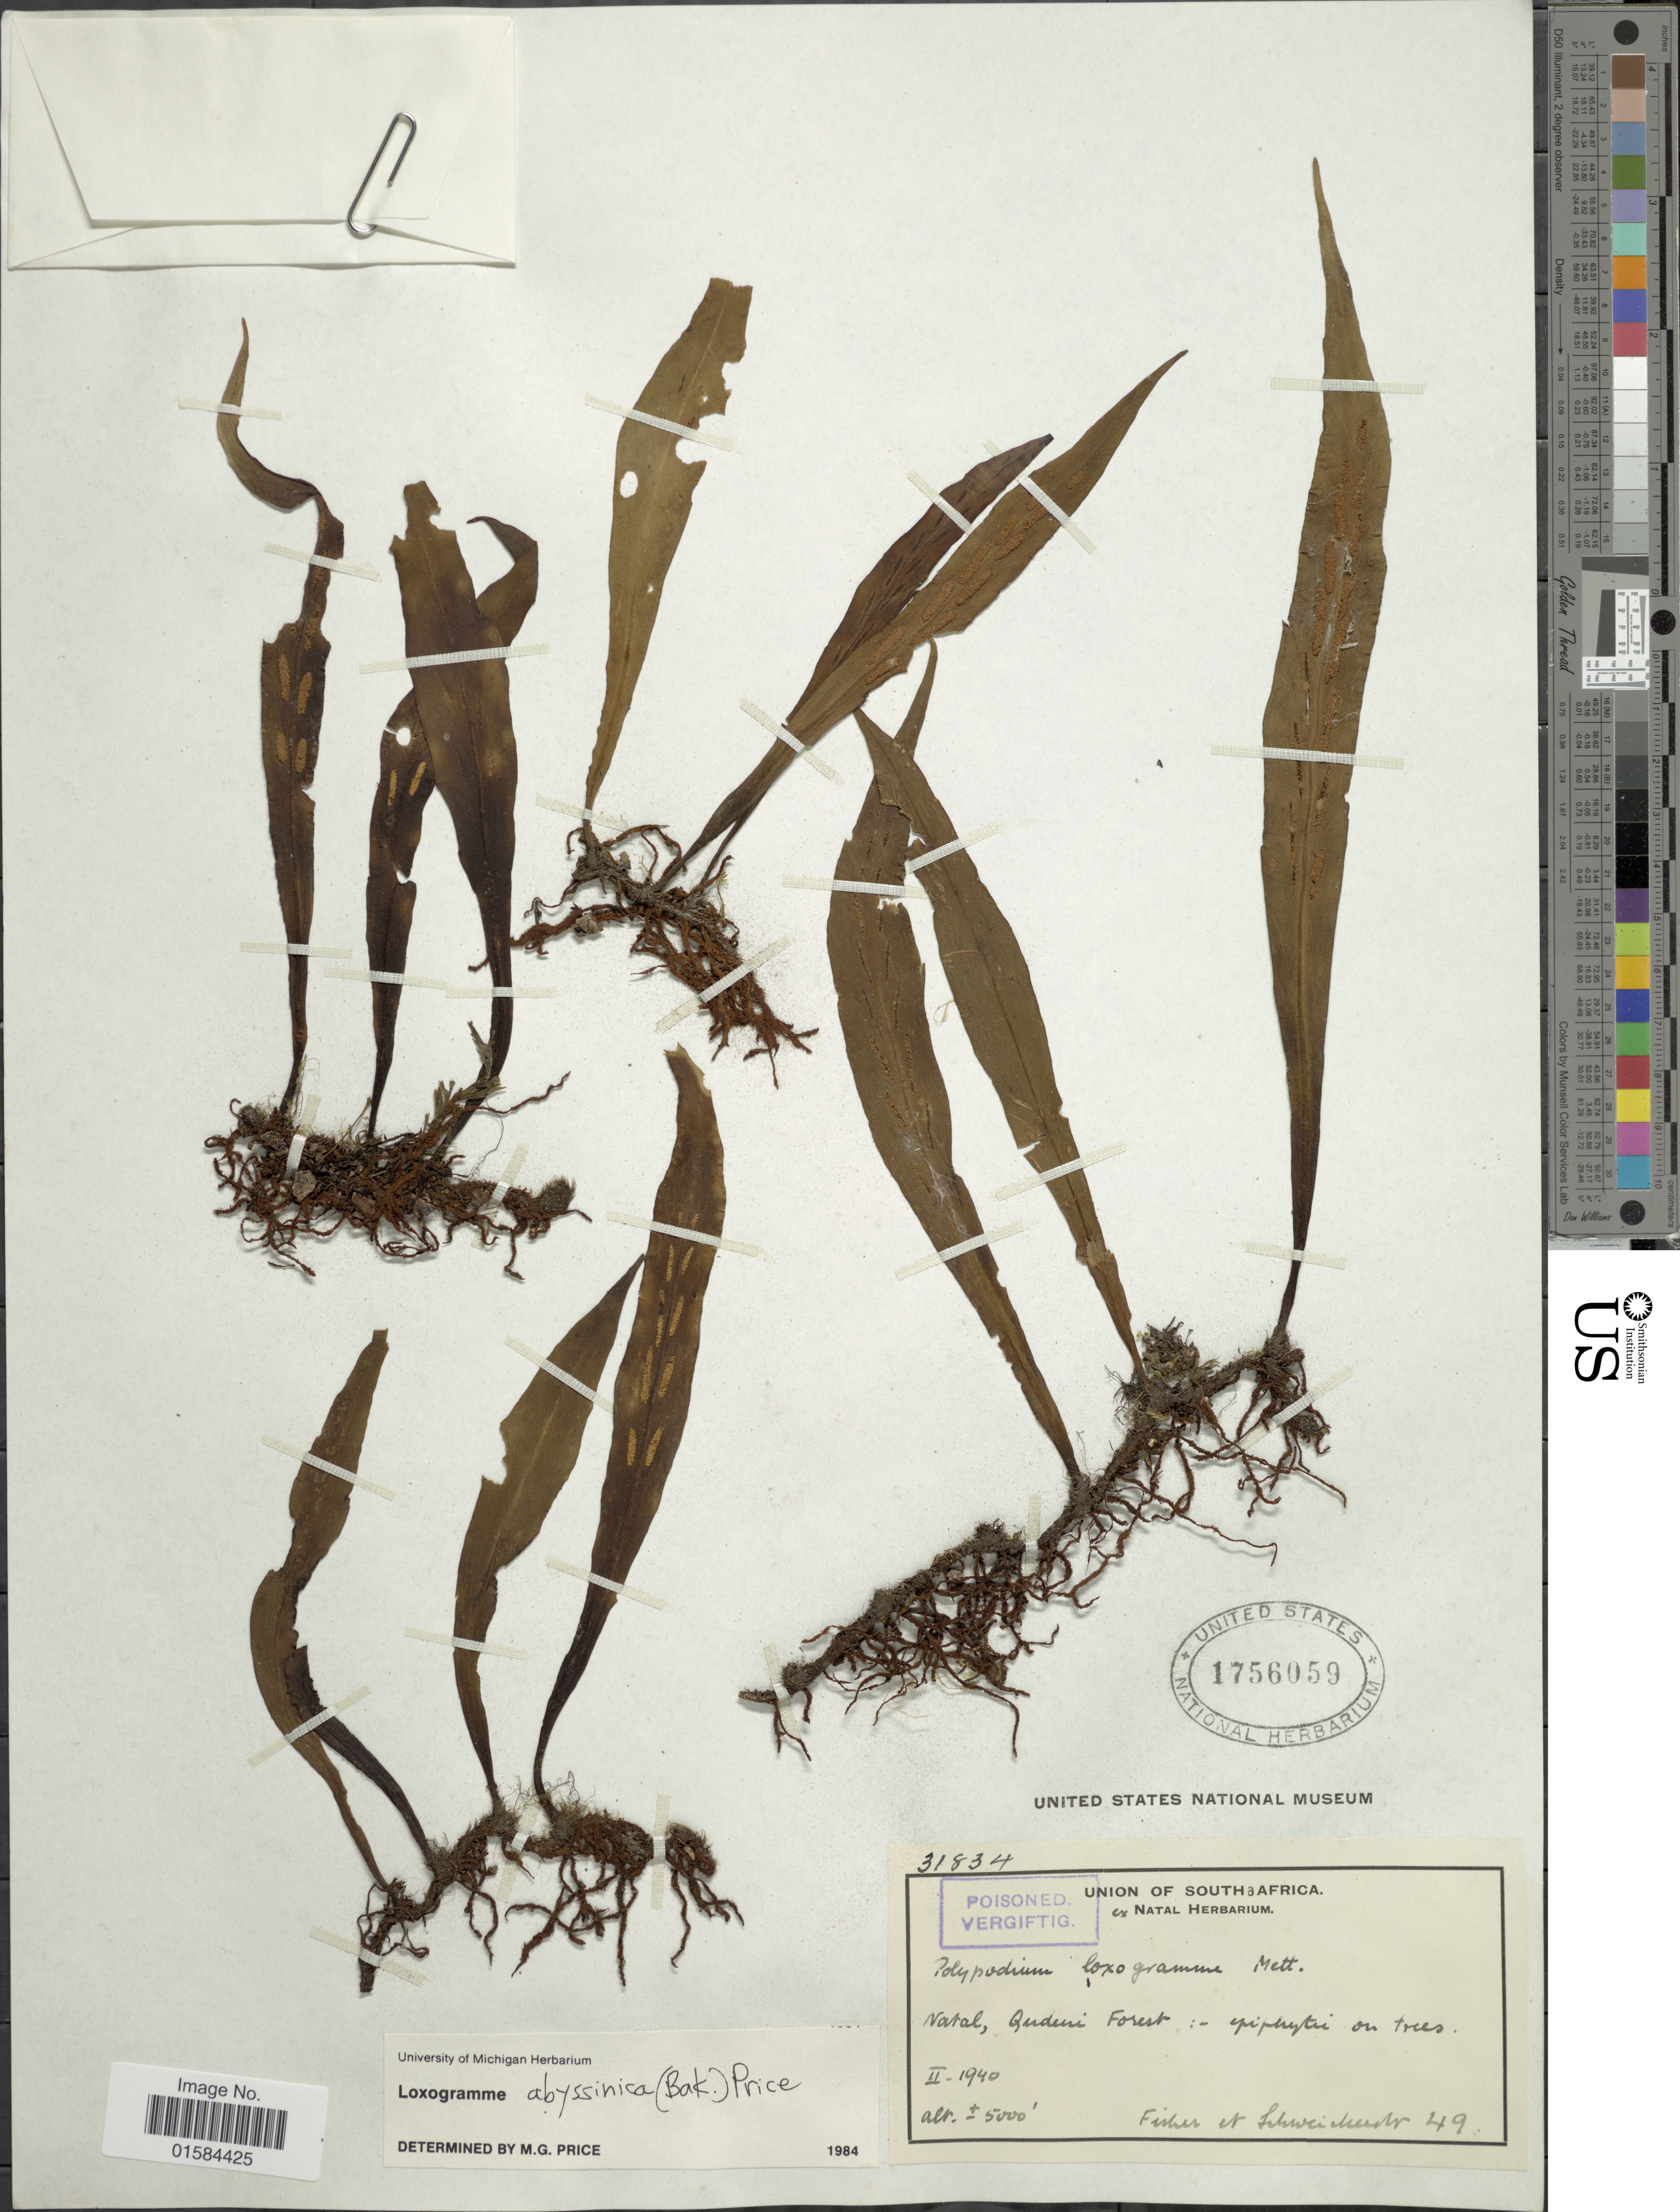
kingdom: Plantae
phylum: Tracheophyta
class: Polypodiopsida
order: Polypodiales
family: Polypodiaceae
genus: Loxogramme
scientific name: Loxogramme abyssinica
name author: (Baker) Price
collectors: -- Fisher & -. Schweickerdt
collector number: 49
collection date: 1940-02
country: South Africa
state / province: KwaZulu-Natal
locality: Natal, Qudeni Forest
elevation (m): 1524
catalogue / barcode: US 1756059